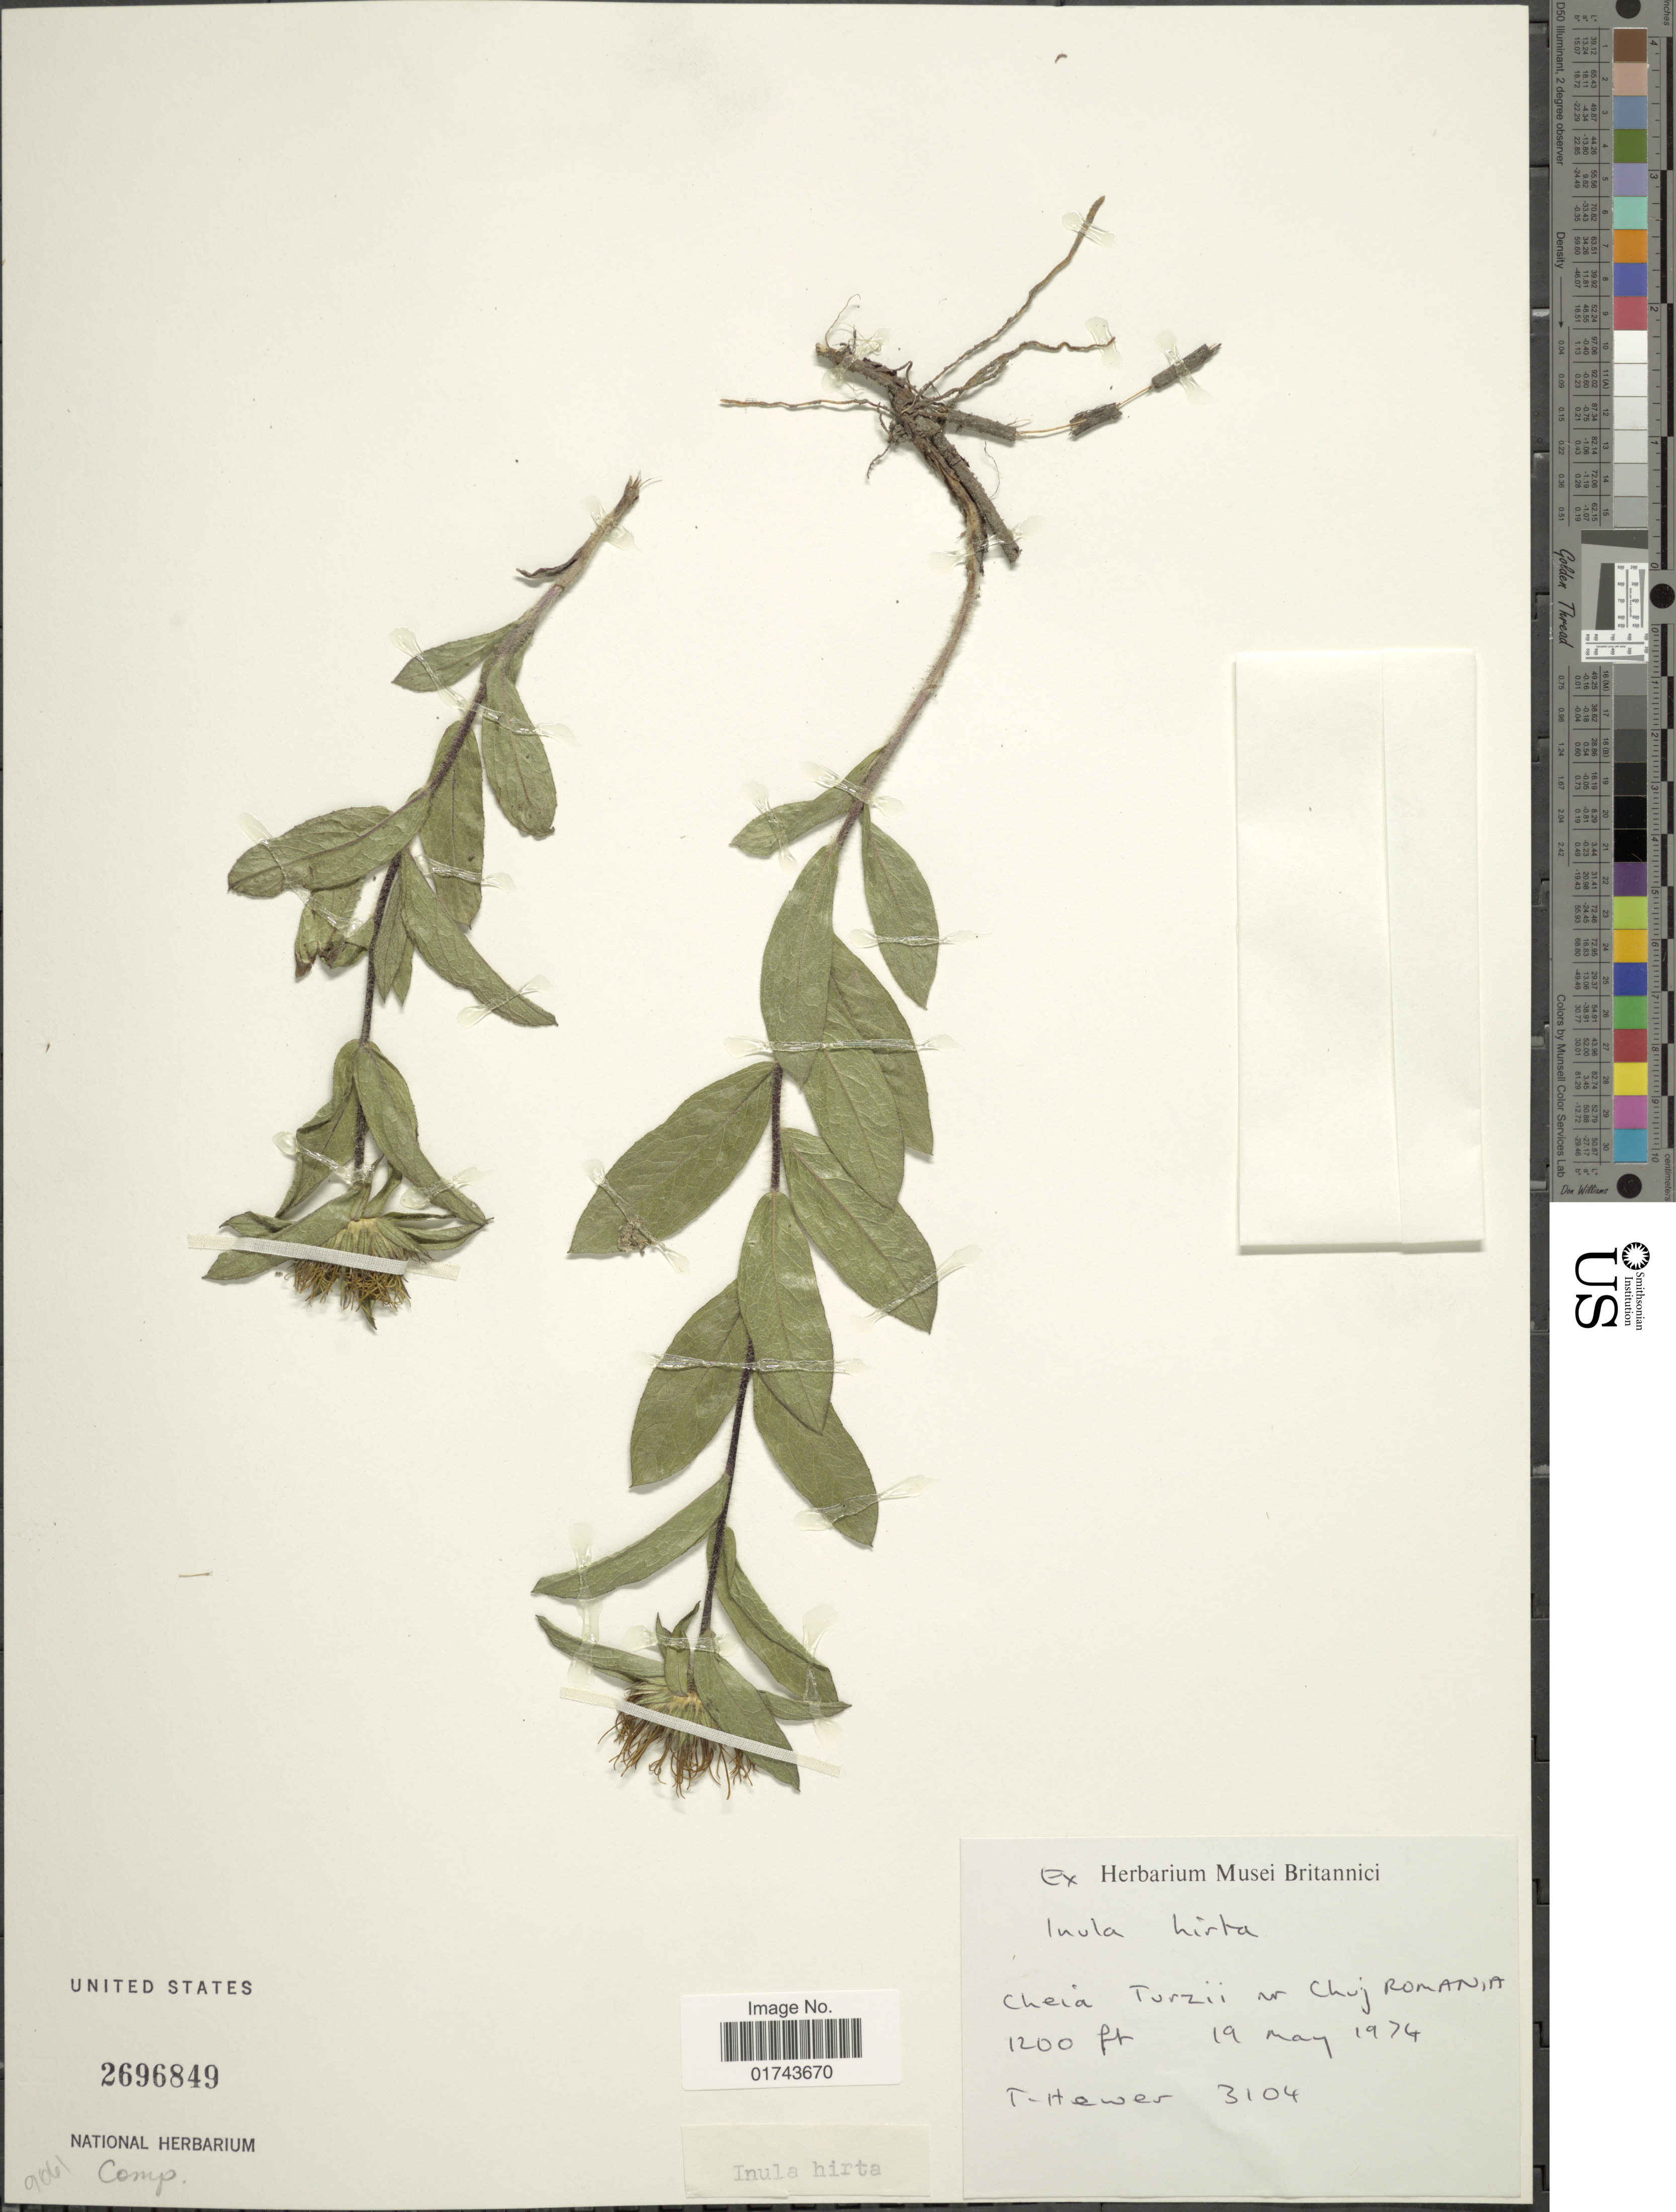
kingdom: Plantae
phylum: Tracheophyta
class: Magnoliopsida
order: Asterales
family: Asteraceae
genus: Inula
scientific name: Inula hirta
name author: L.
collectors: T. Hewer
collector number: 3104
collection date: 1976-05-18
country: Romania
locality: Cheia, Turzii in Chuj Romania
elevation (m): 366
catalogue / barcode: US 2696849